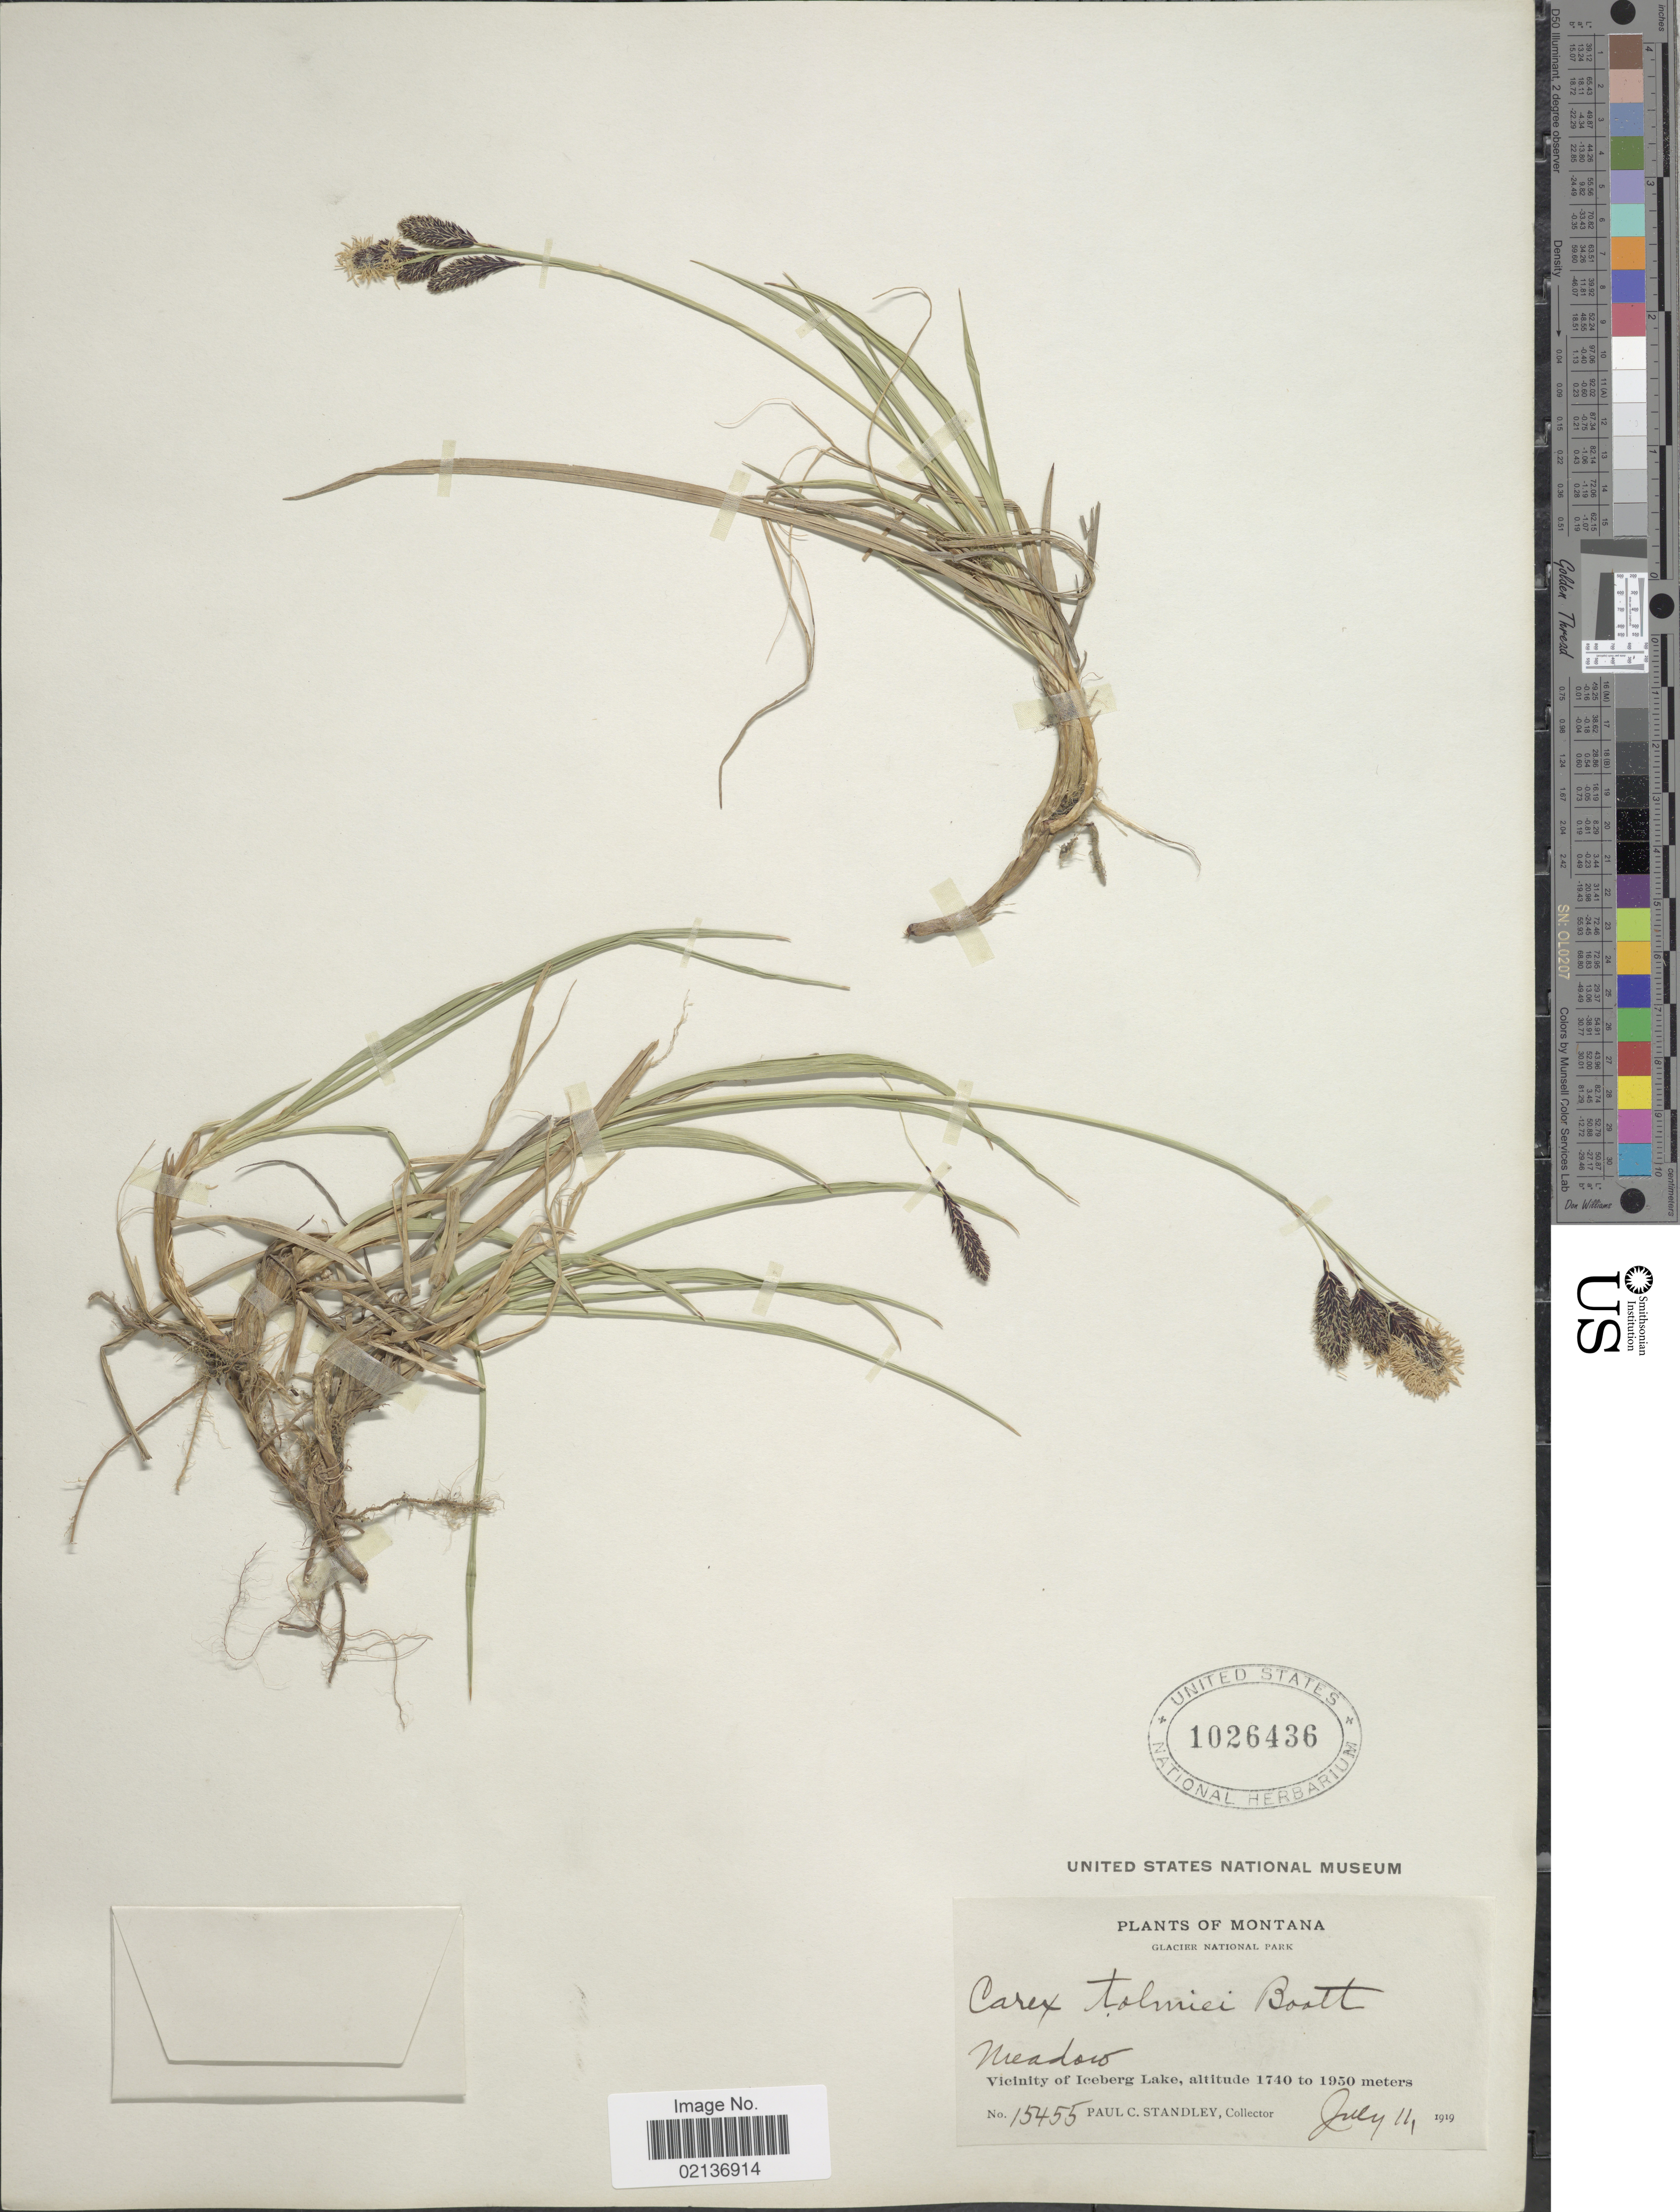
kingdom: Plantae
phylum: Tracheophyta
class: Liliopsida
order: Poales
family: Cyperaceae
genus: Carex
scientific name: Carex spectabilis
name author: Dewey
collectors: P. C. Standley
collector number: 15455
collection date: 1919-07-11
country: United States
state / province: Montana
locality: Vicinity of Iceberg Lake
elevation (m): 1740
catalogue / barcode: US 1026436